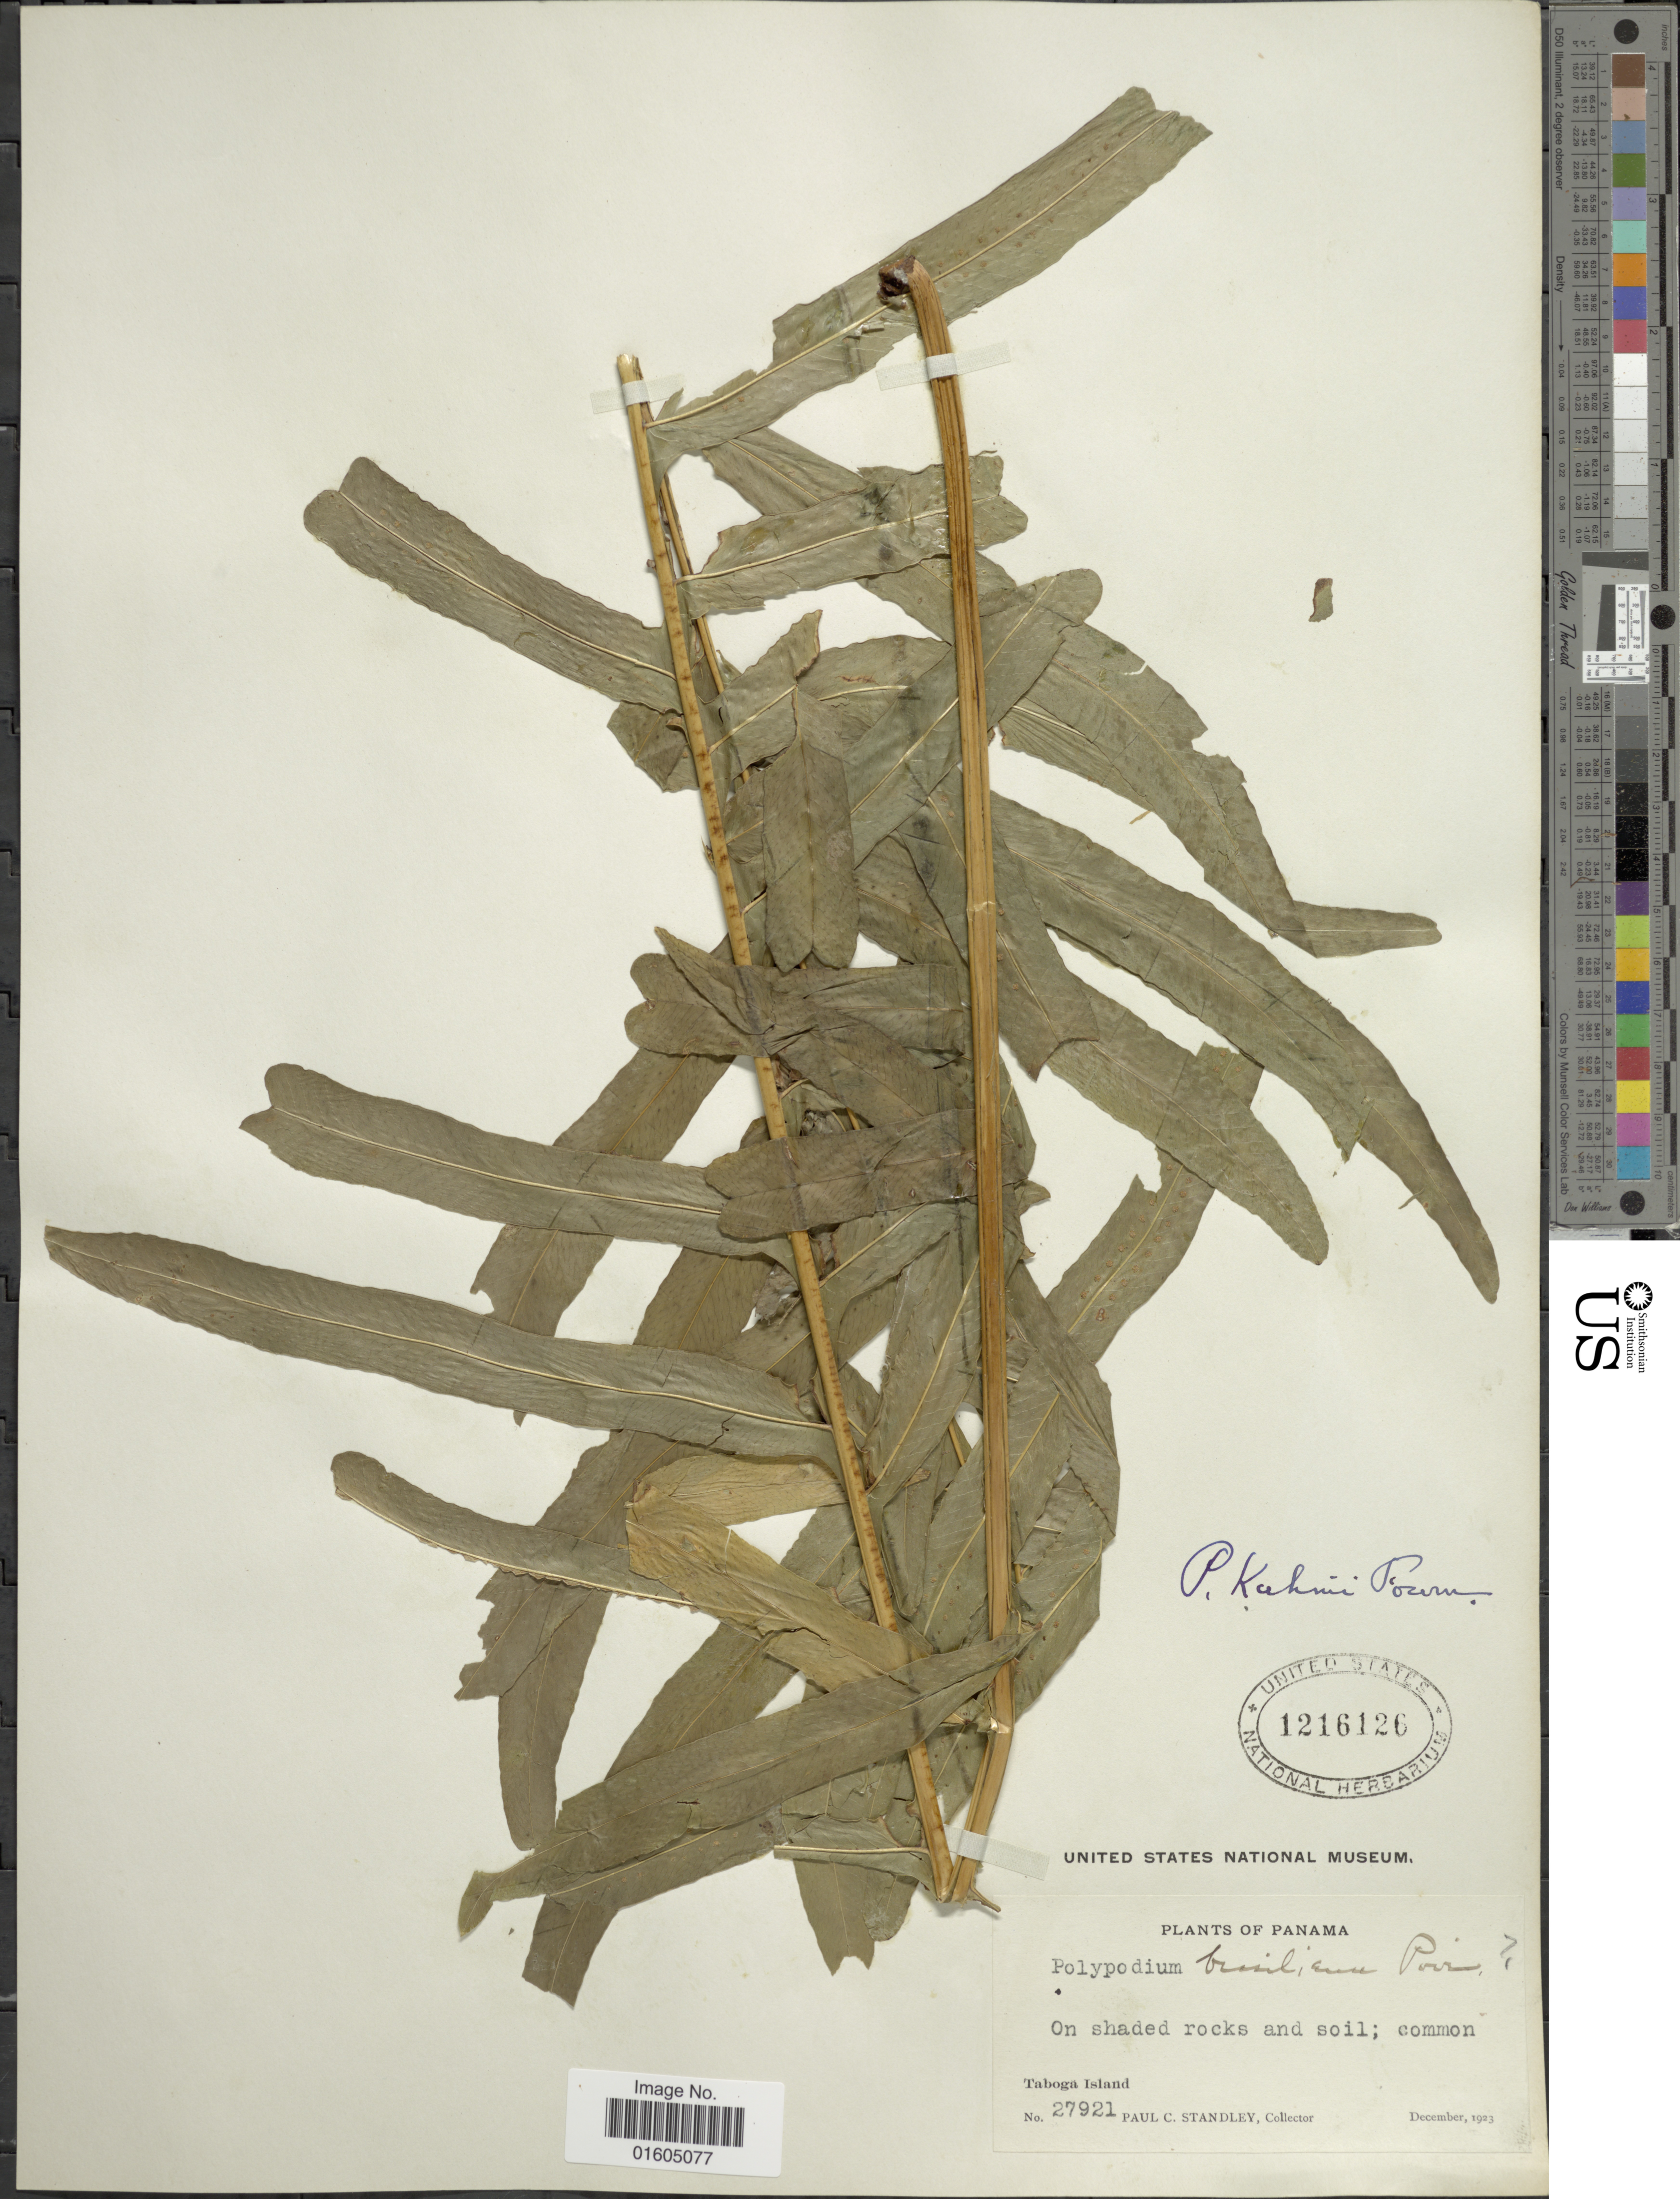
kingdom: Plantae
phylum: Tracheophyta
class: Polypodiopsida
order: Polypodiales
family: Polypodiaceae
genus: Serpocaulon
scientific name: Serpocaulon attenuatum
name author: (Humb. & Bonpl. ex Willd.) A.R. Sm.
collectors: P. C. Standley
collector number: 27921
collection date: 1923-12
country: Panama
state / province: Panamá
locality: Panama. Taboga Island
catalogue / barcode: US 1216126